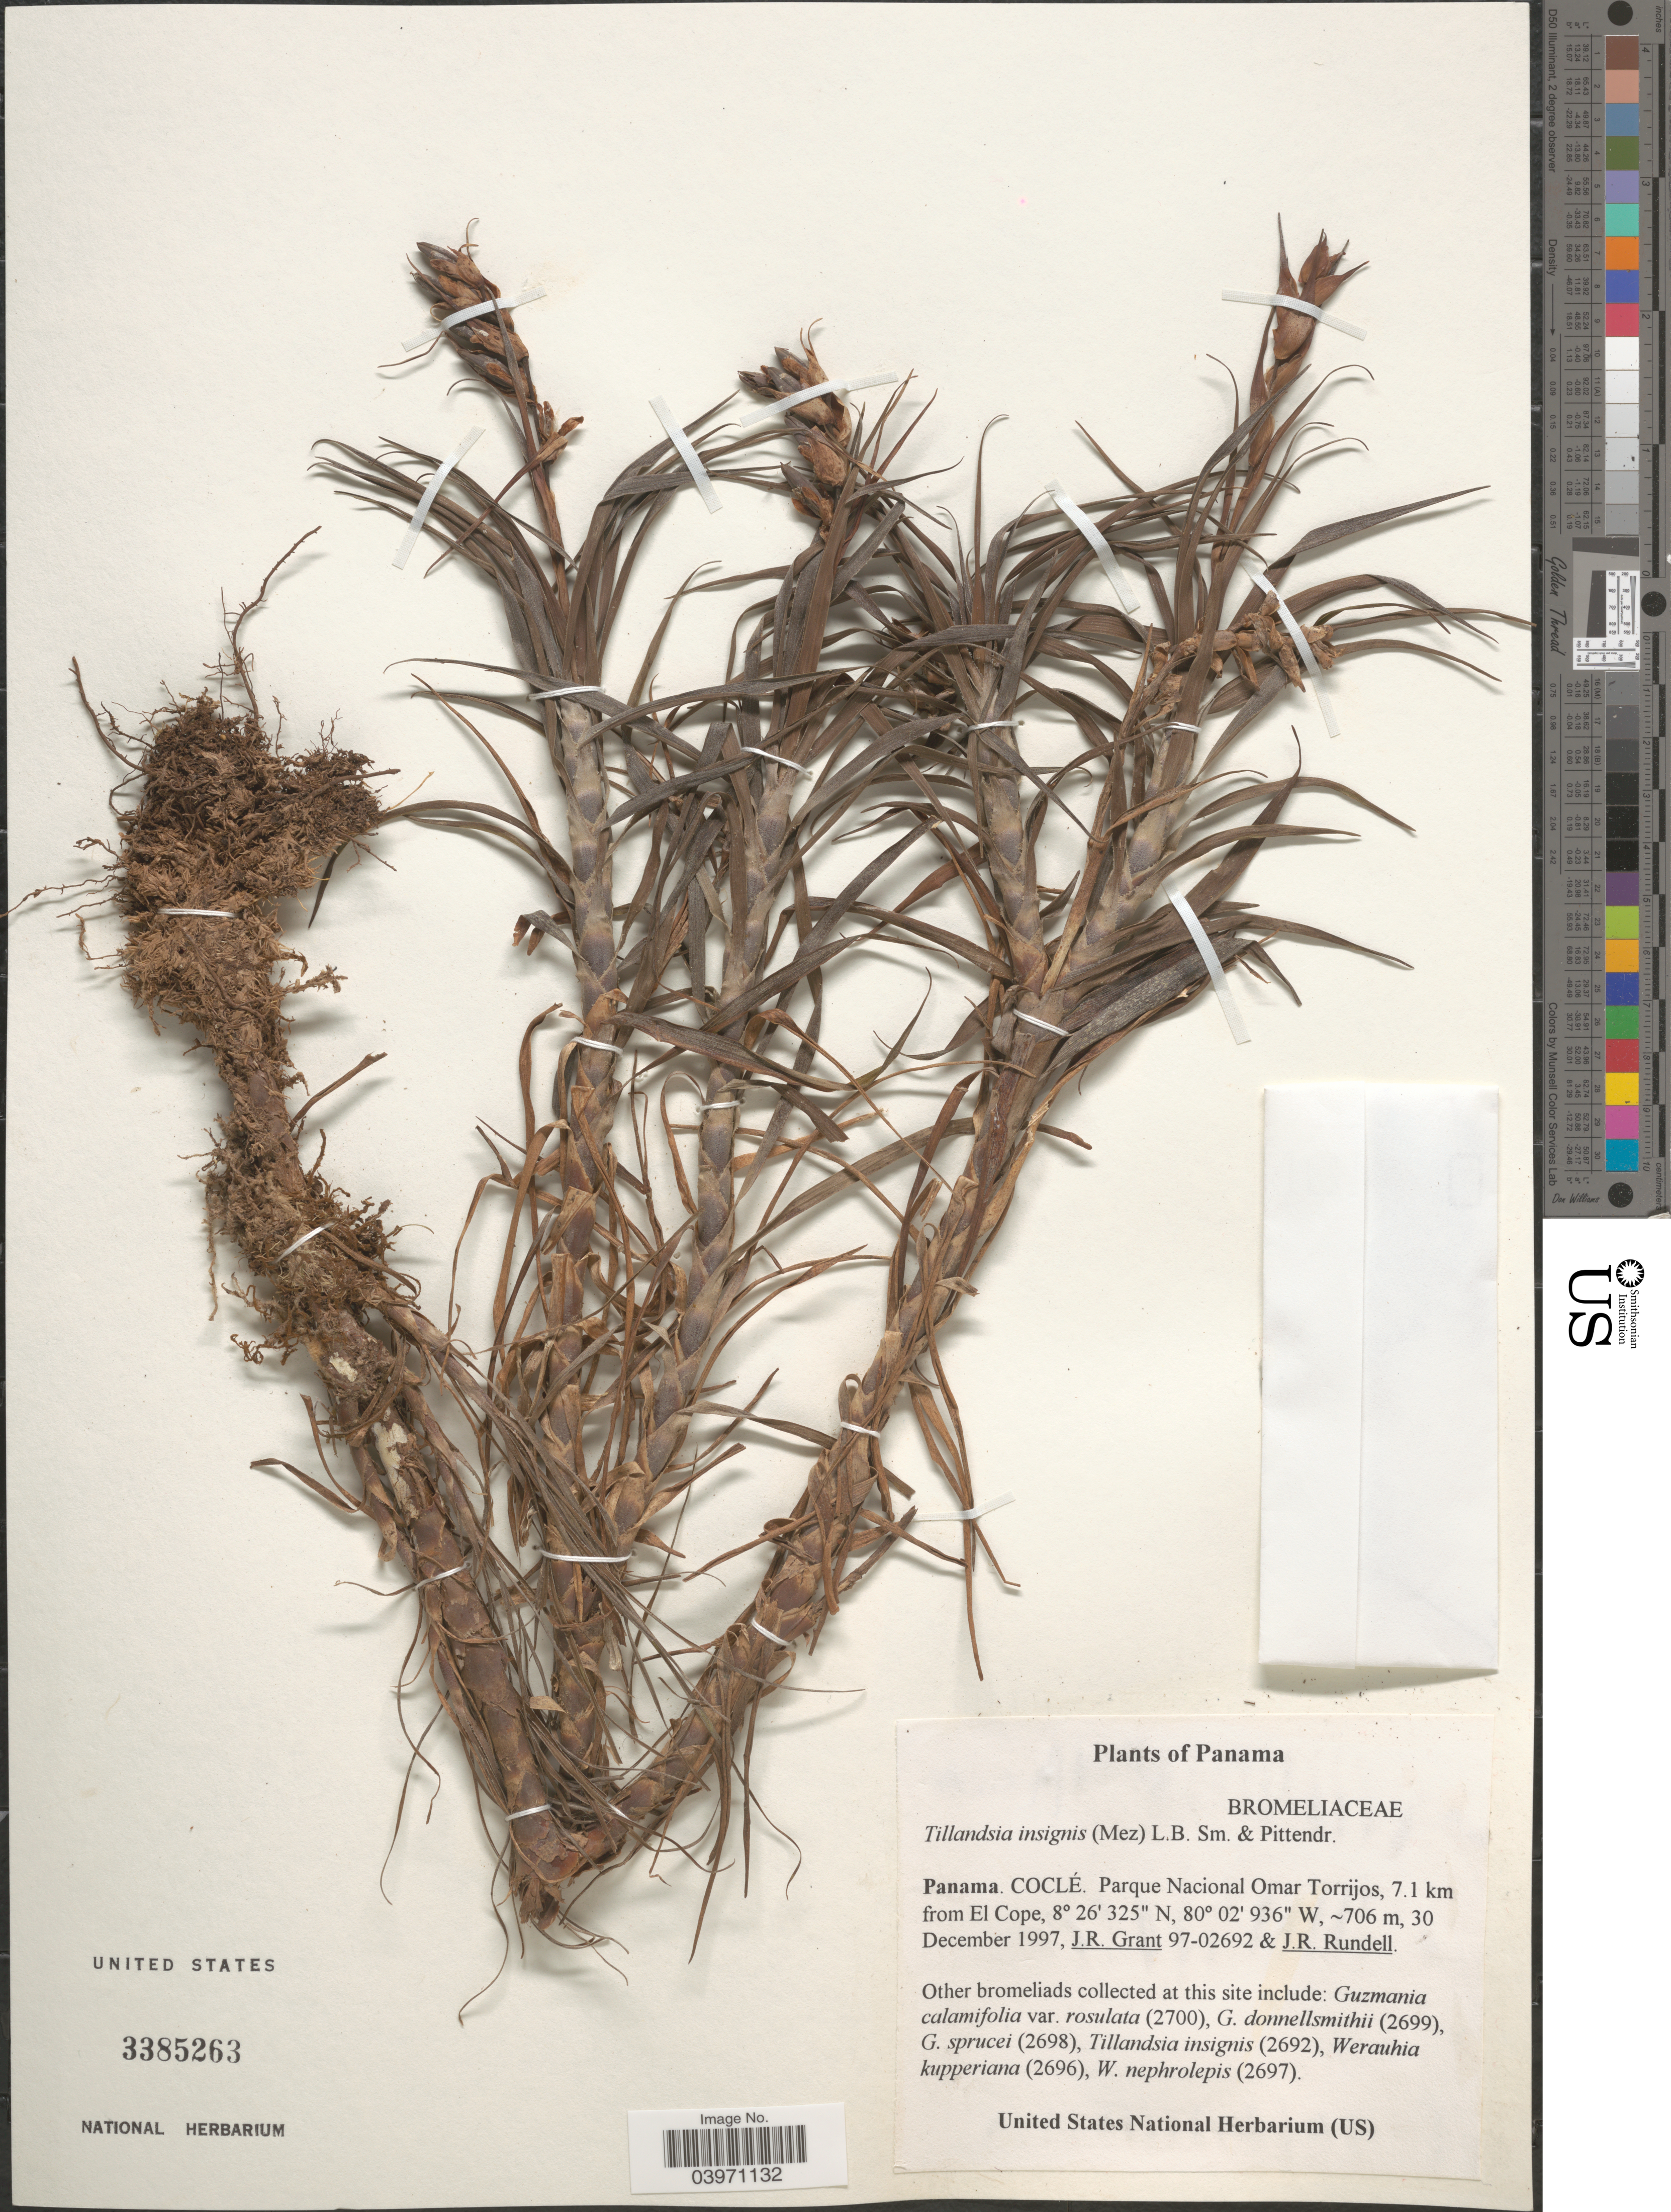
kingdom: Plantae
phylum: Tracheophyta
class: Liliopsida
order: Poales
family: Bromeliaceae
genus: Tillandsia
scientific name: Tillandsia insignis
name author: (Mez) L.B. Sm. & Pittendr.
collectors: J. Grant & J. R. Rundell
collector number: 97-02692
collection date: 1997-12-30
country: Panama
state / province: Cocle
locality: Parque Nacional Omar Torrijos, 7.1 km from El Cope.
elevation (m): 706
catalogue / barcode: US 3385263